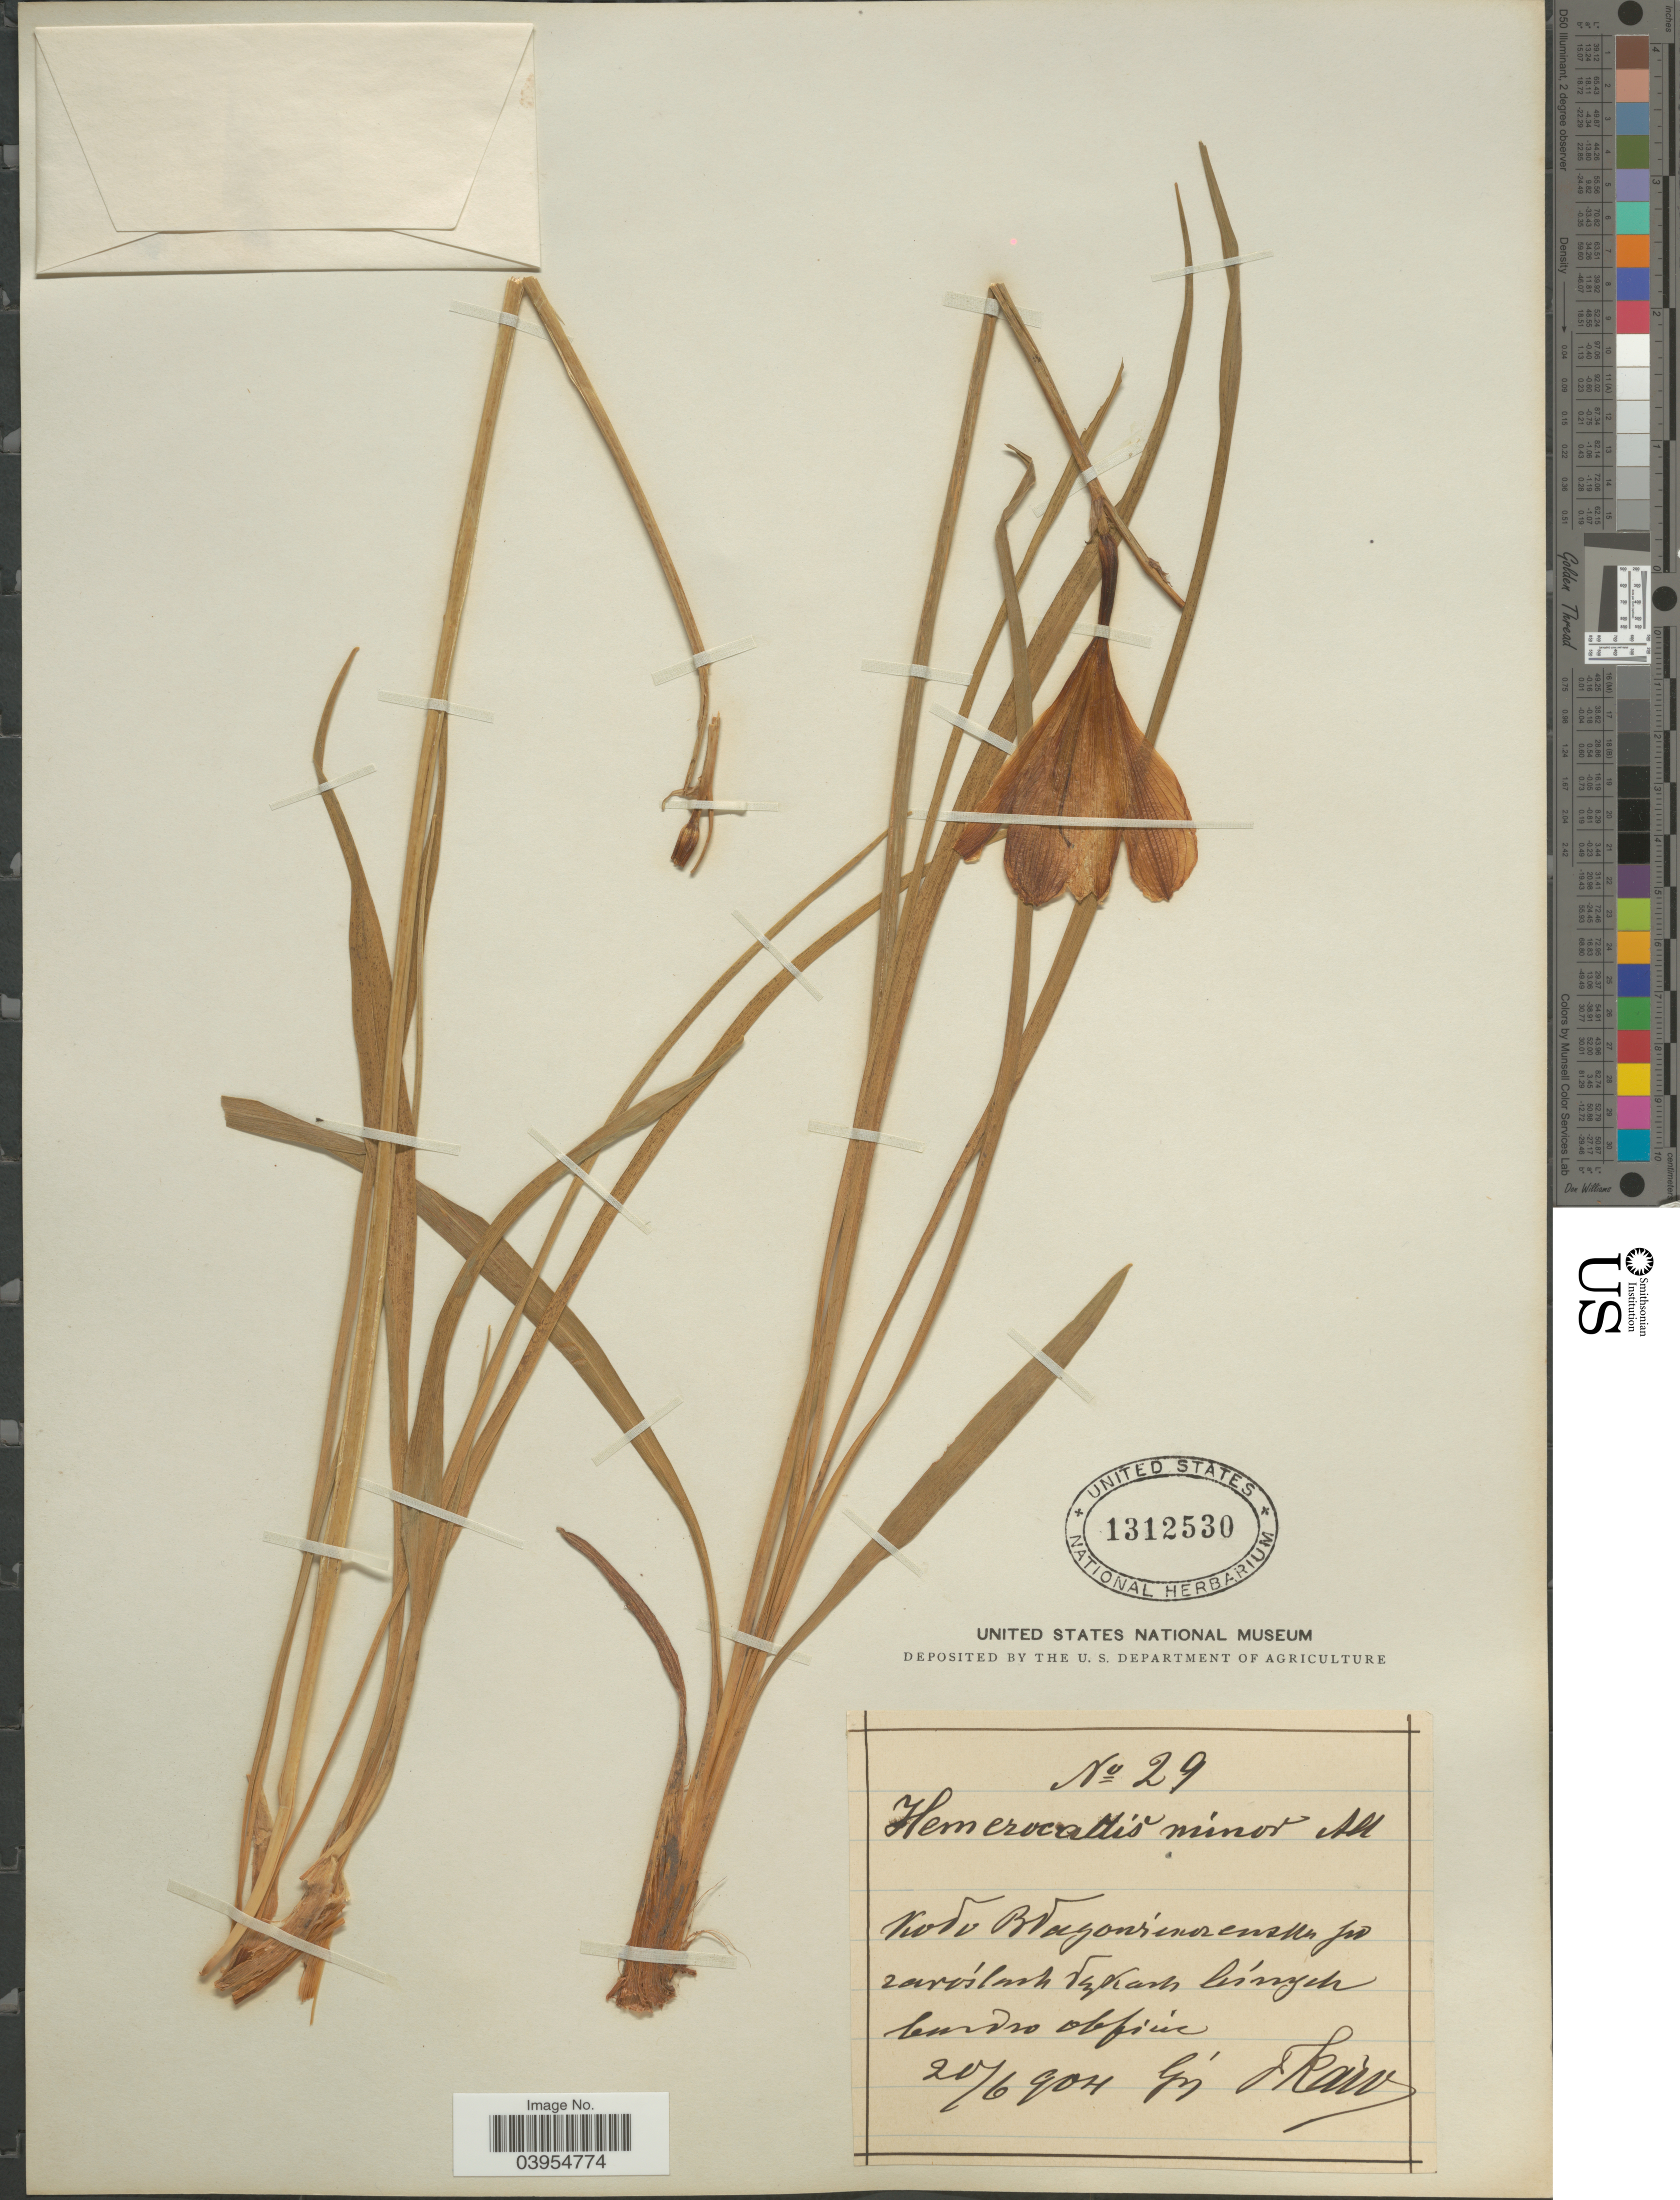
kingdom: Plantae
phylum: Tracheophyta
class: Liliopsida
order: Asparagales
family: Asphodelaceae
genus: Hemerocallis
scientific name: Hemerocallis minor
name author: Mill.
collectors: F. Karo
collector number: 29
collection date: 1904-06-20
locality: Kodo [illegible text].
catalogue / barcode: US 1312530